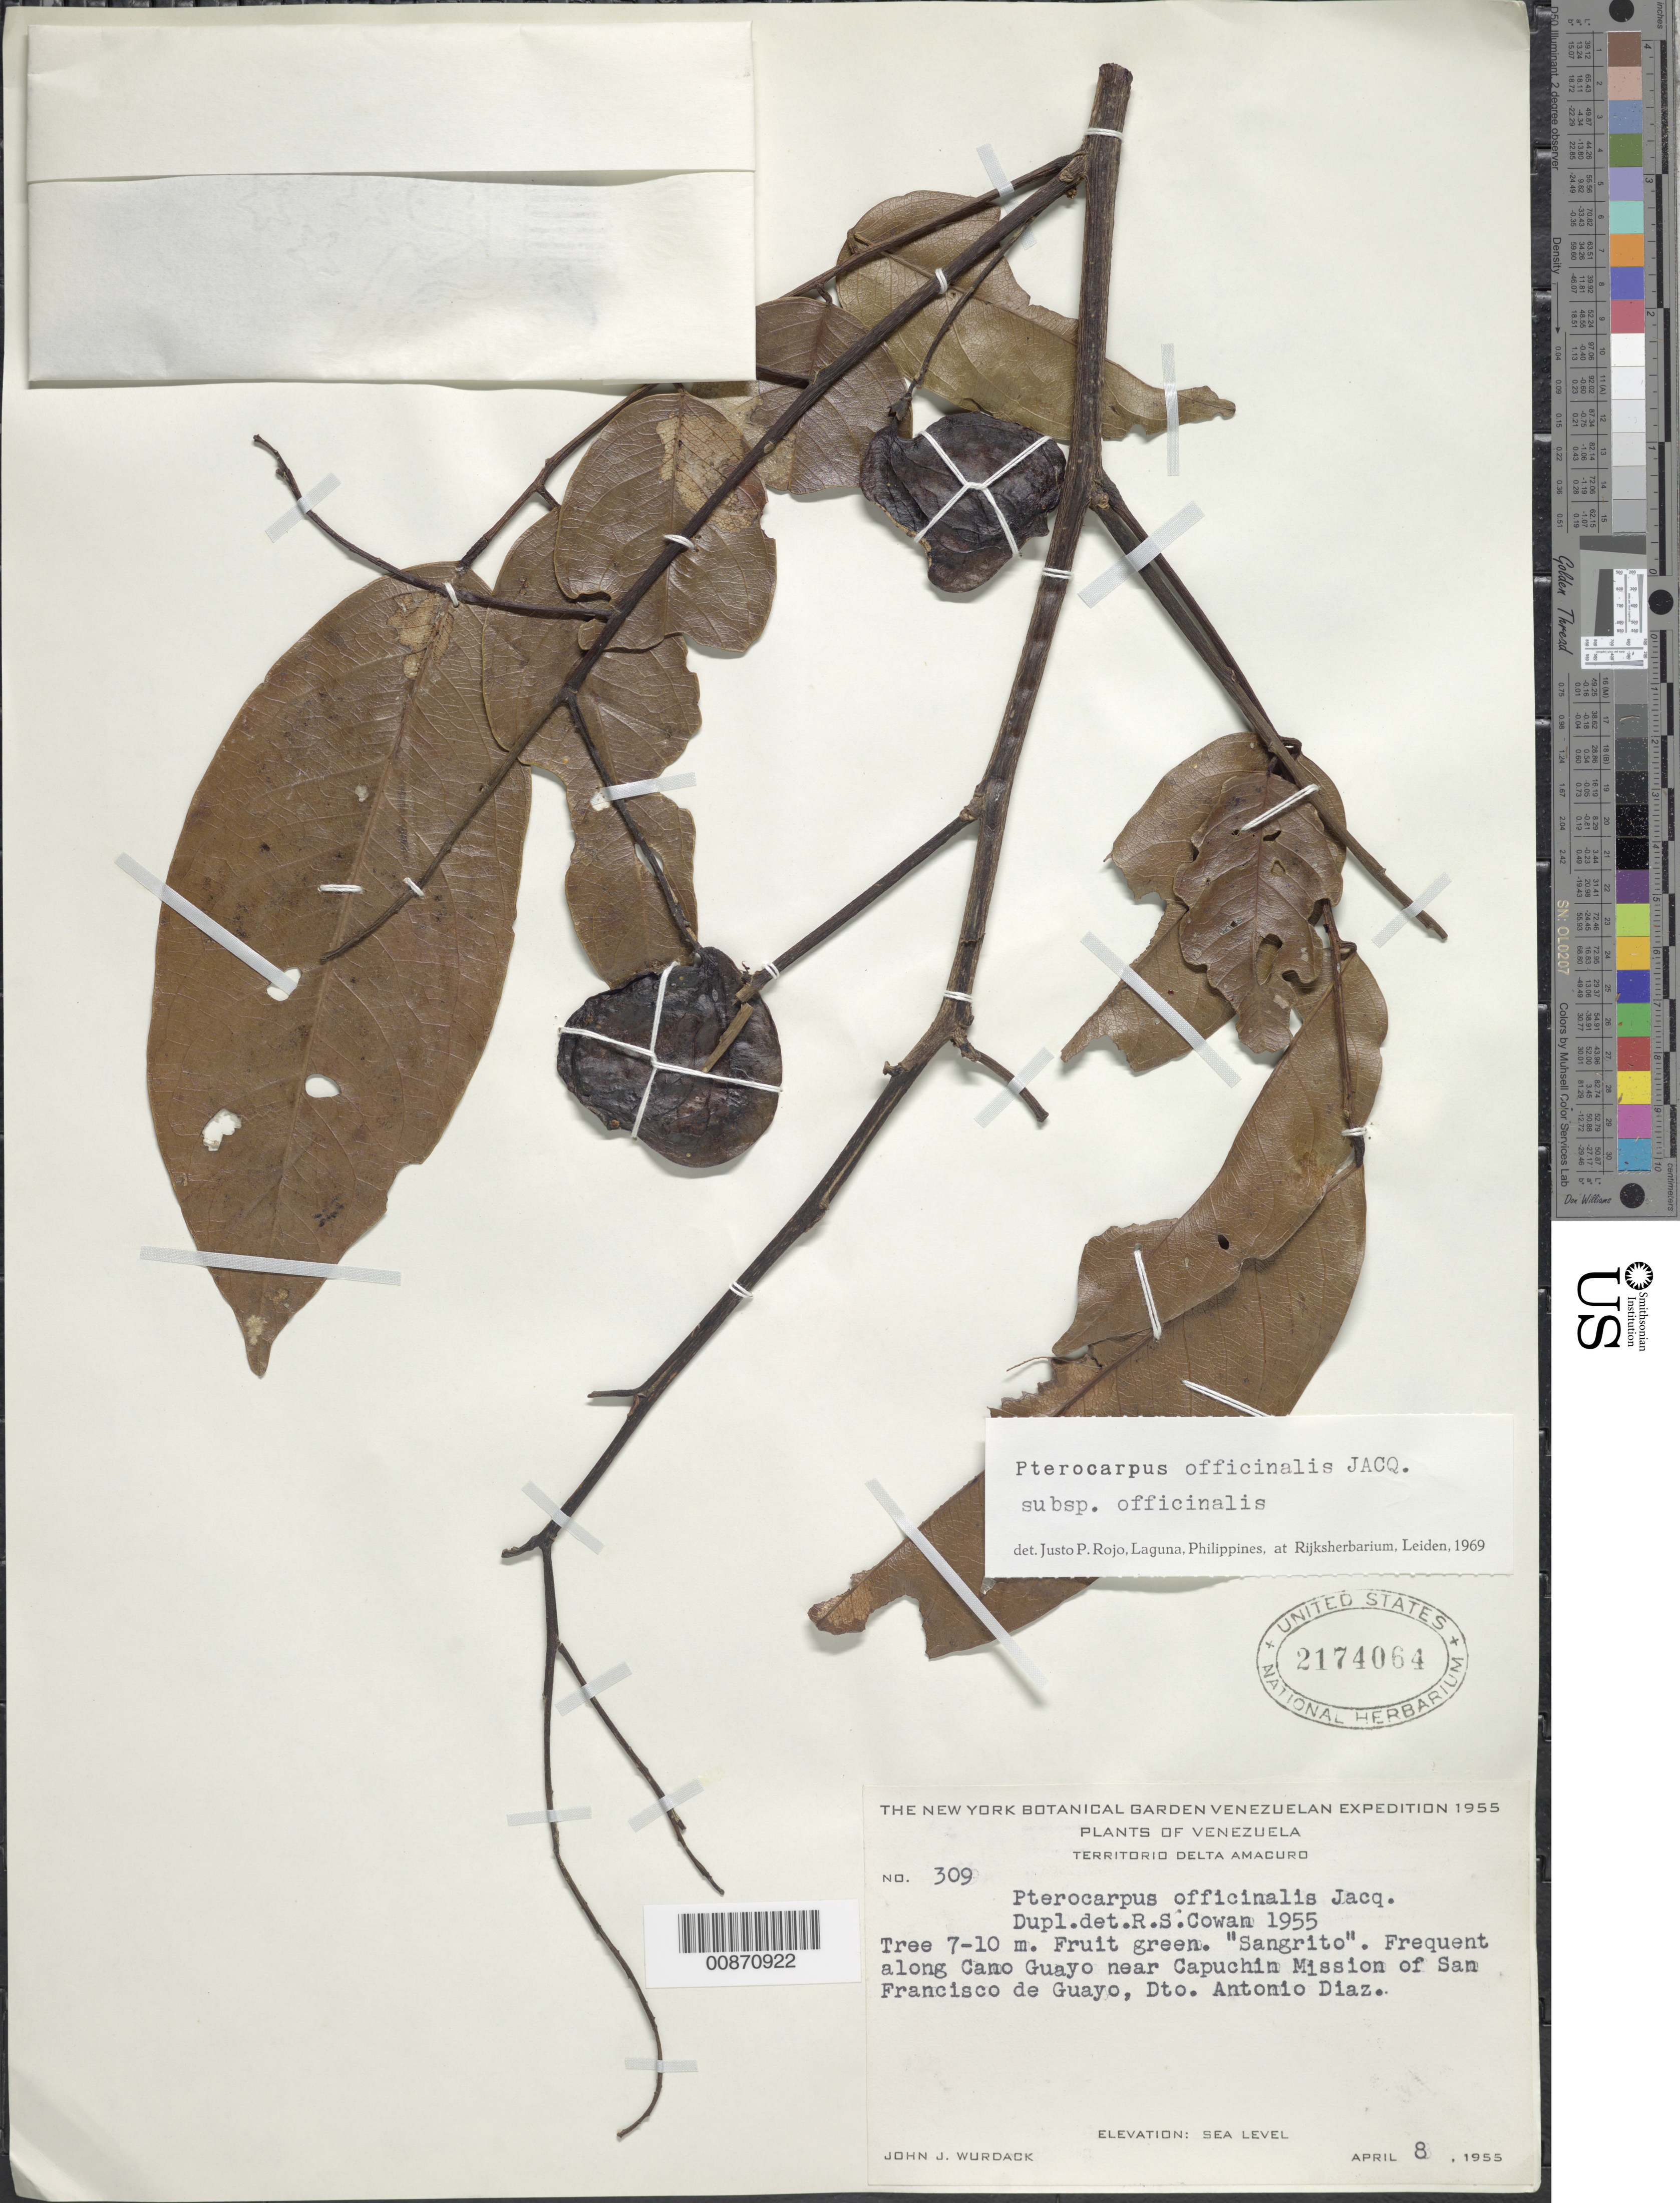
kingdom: Plantae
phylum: Tracheophyta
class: Magnoliopsida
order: Fabales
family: Fabaceae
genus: Pterocarpus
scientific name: Pterocarpus officinalis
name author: Jacq.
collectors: J. J. Wurdack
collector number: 309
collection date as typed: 8-Apr-55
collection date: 1955-04-08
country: Venezuela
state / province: Delta Amacuro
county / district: Antonio Díaz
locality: Caño Guayo, near Capuchin Mission of San Francisco de Guayo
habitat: Along caño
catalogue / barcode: US 2174064